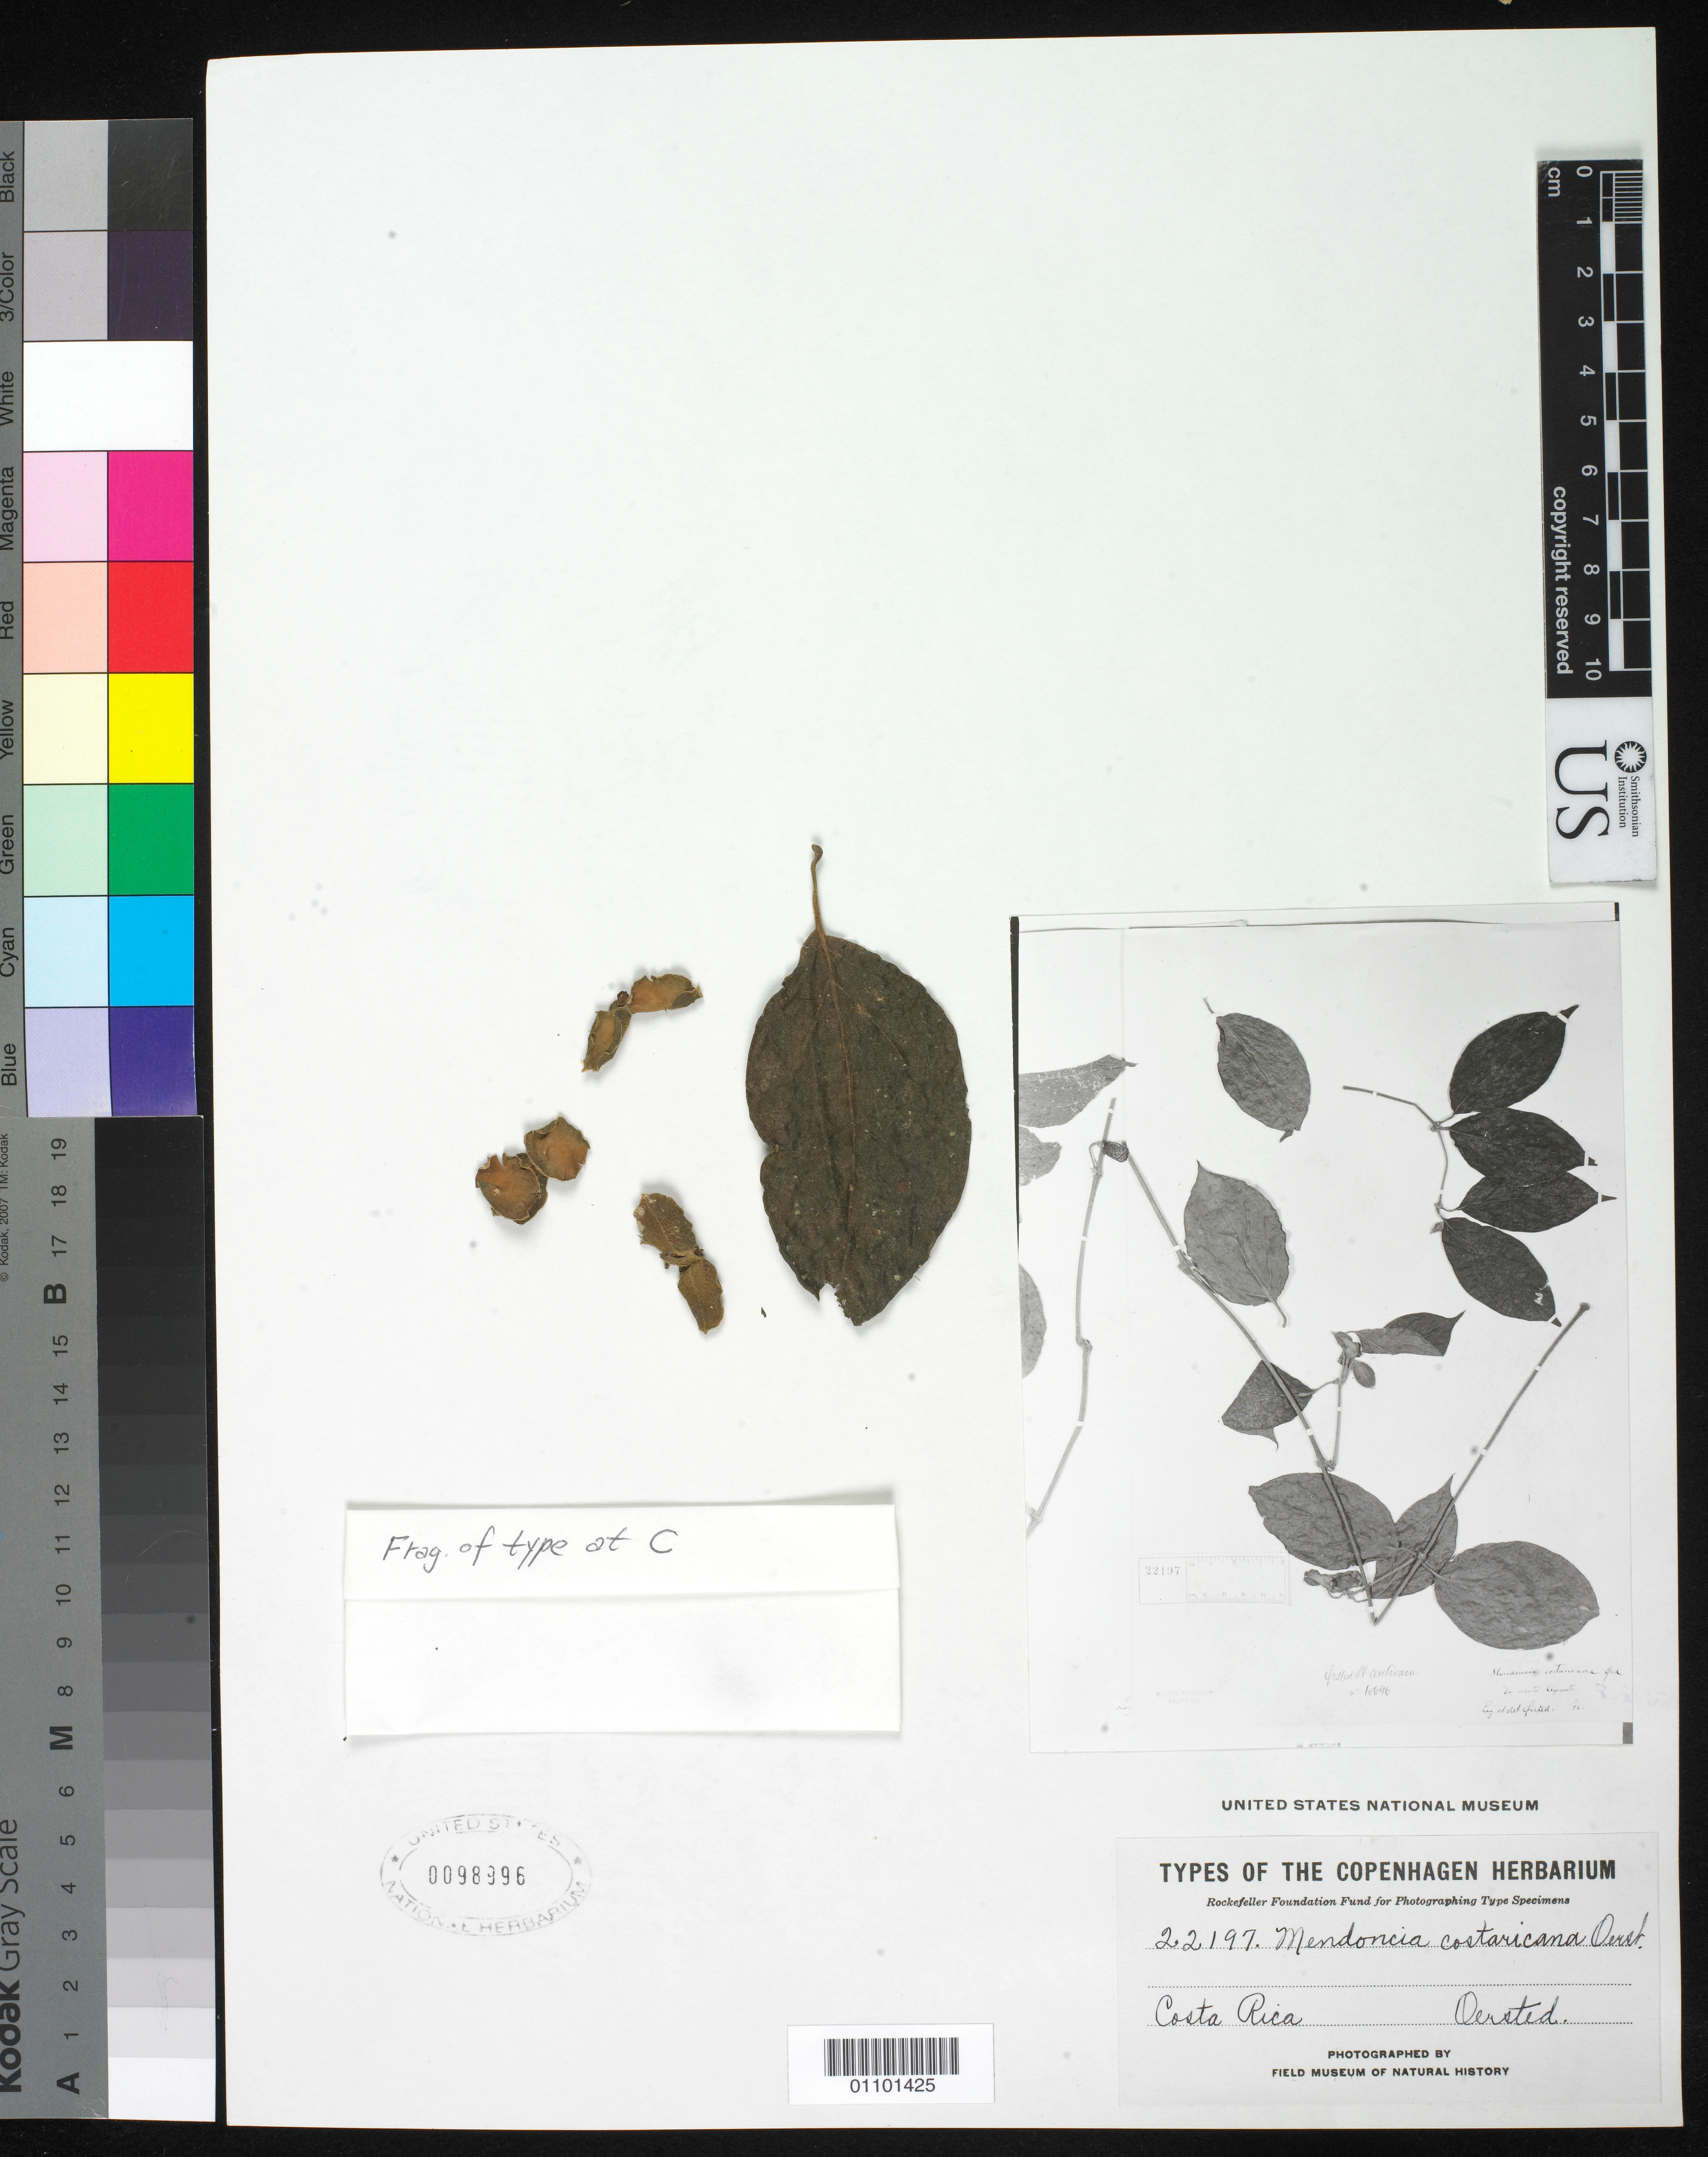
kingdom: Plantae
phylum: Tracheophyta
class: Magnoliopsida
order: Lamiales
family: Acanthaceae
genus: Mendoncia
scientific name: Mendoncia costaricana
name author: Oerst.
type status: Type Collection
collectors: A. S. Oersted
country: Costa Rica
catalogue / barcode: US 98996